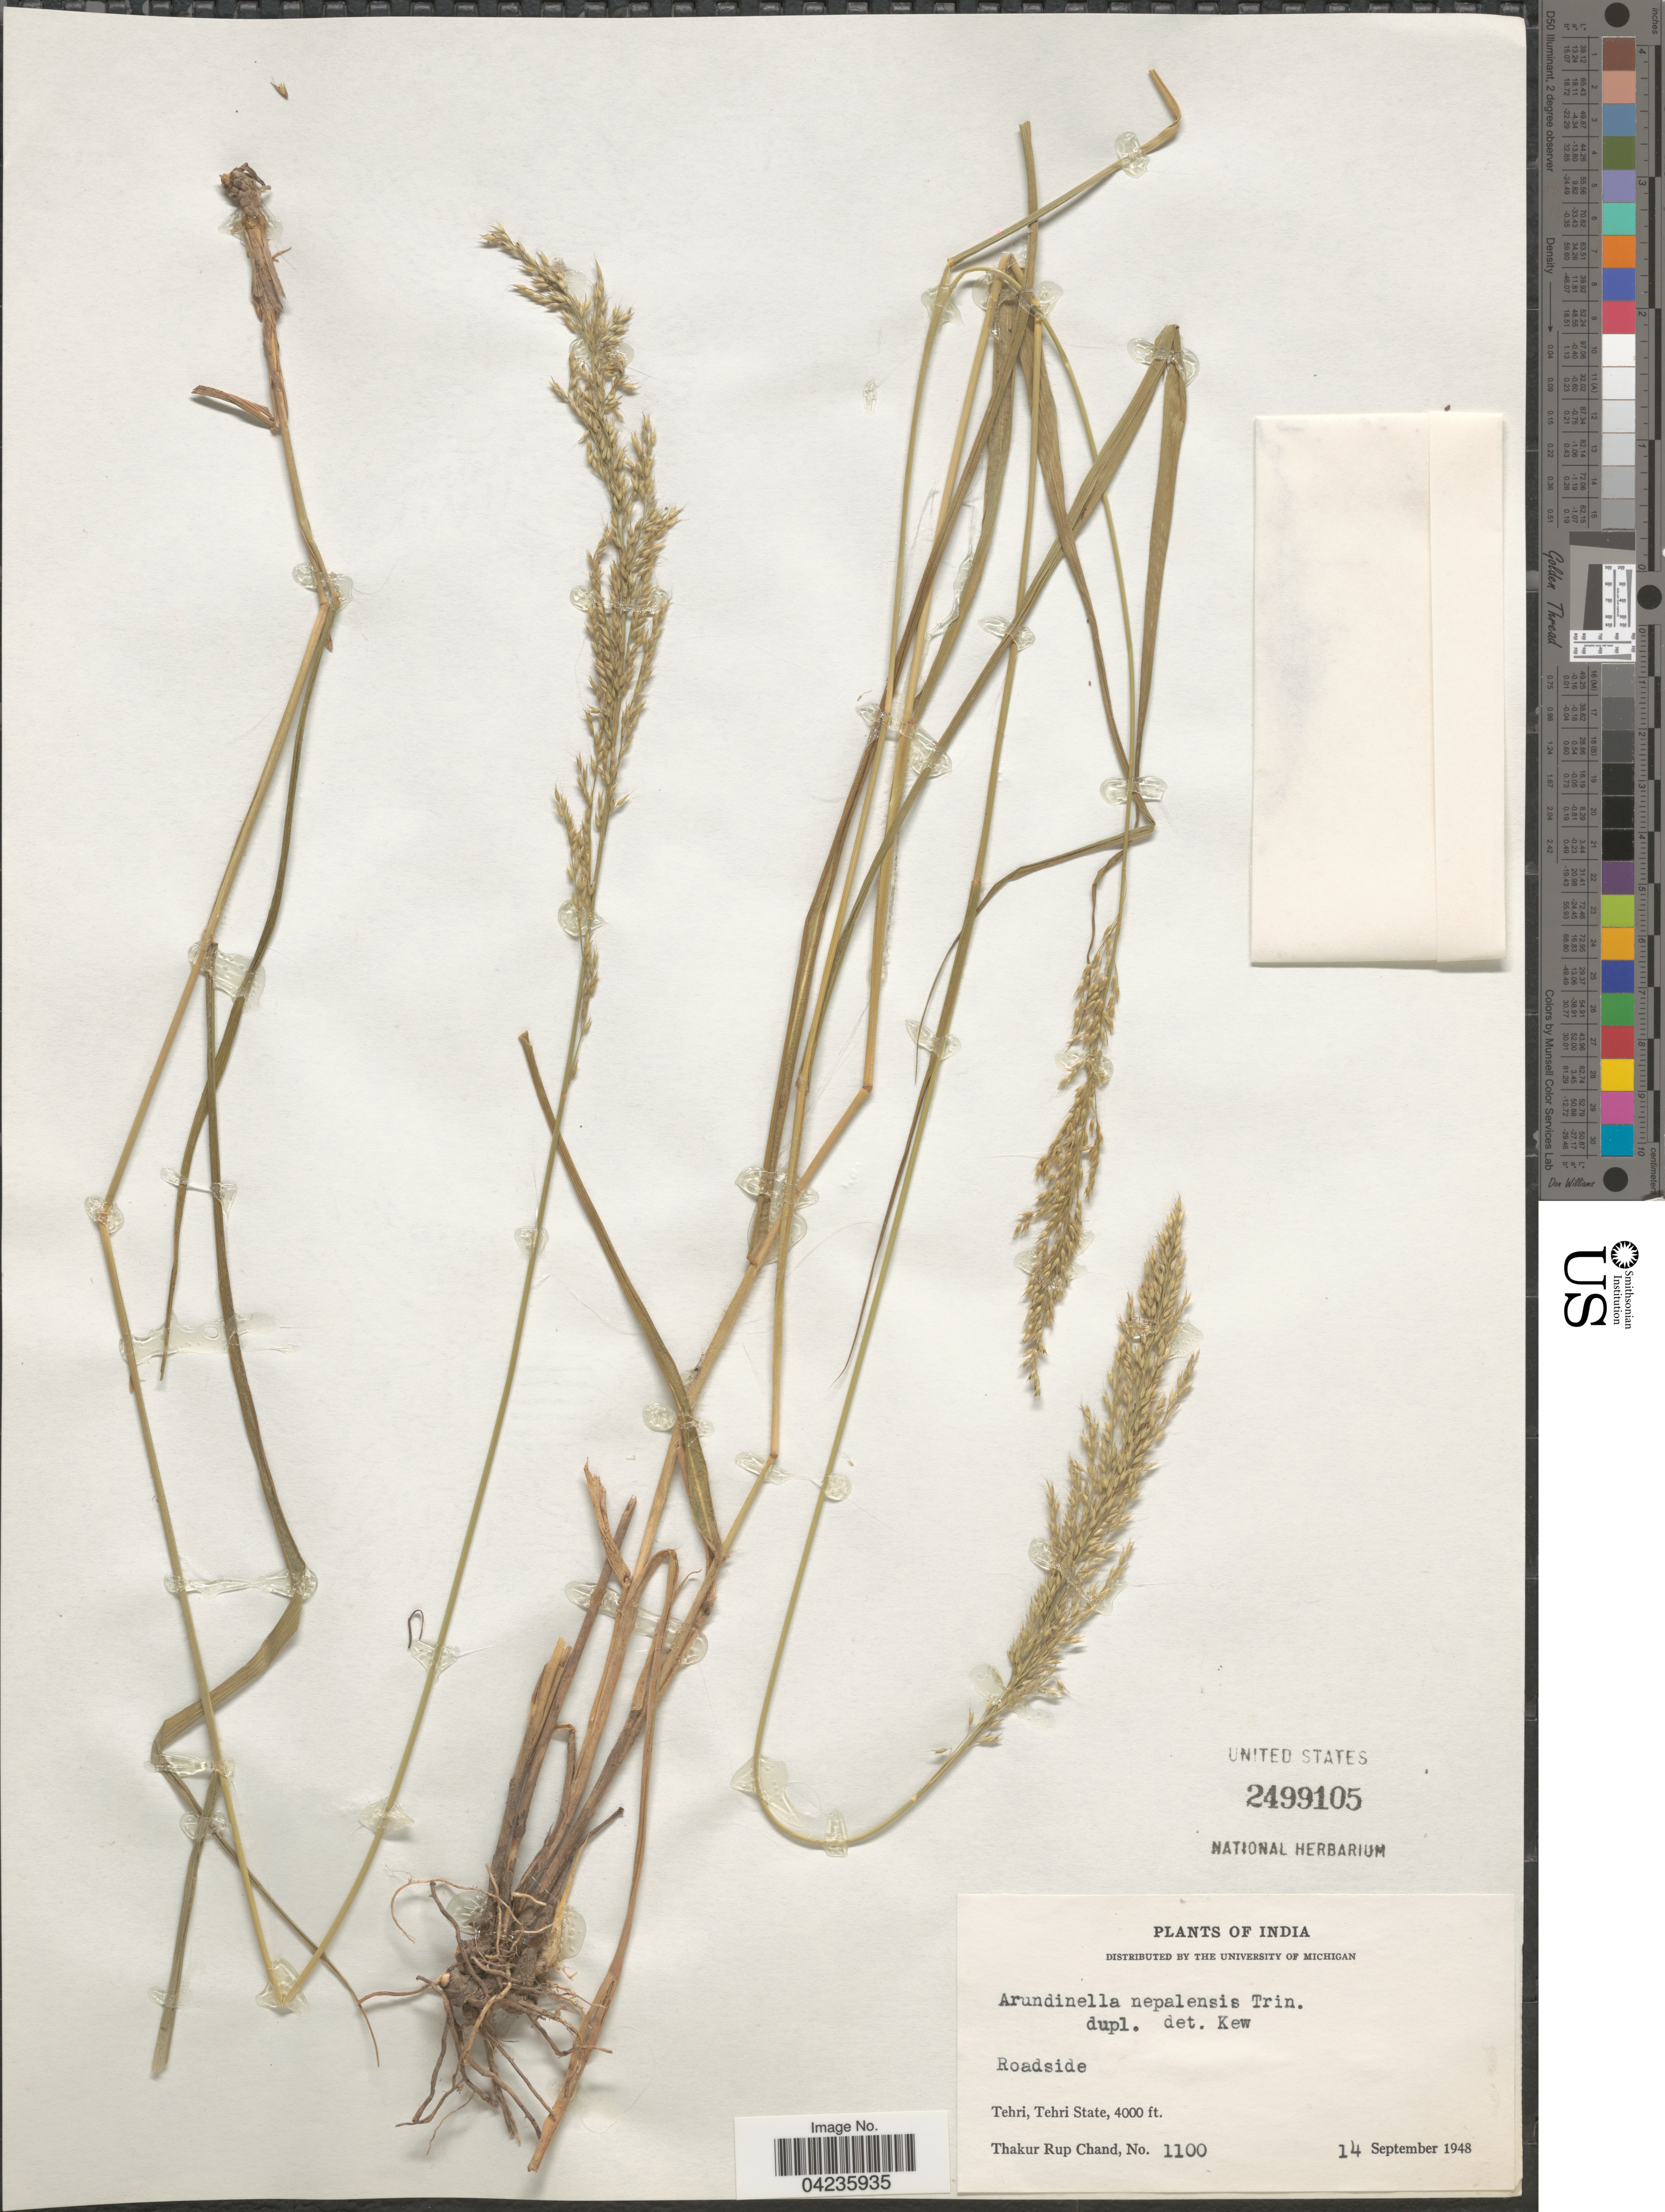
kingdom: Plantae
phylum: Tracheophyta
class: Liliopsida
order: Poales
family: Poaceae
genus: Arundinella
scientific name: Arundinella nepalensis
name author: Trin.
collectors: T. R. Chand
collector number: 1100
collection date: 1948-09-14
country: India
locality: Tehri, Tehri State.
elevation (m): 1219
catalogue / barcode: US 2499105